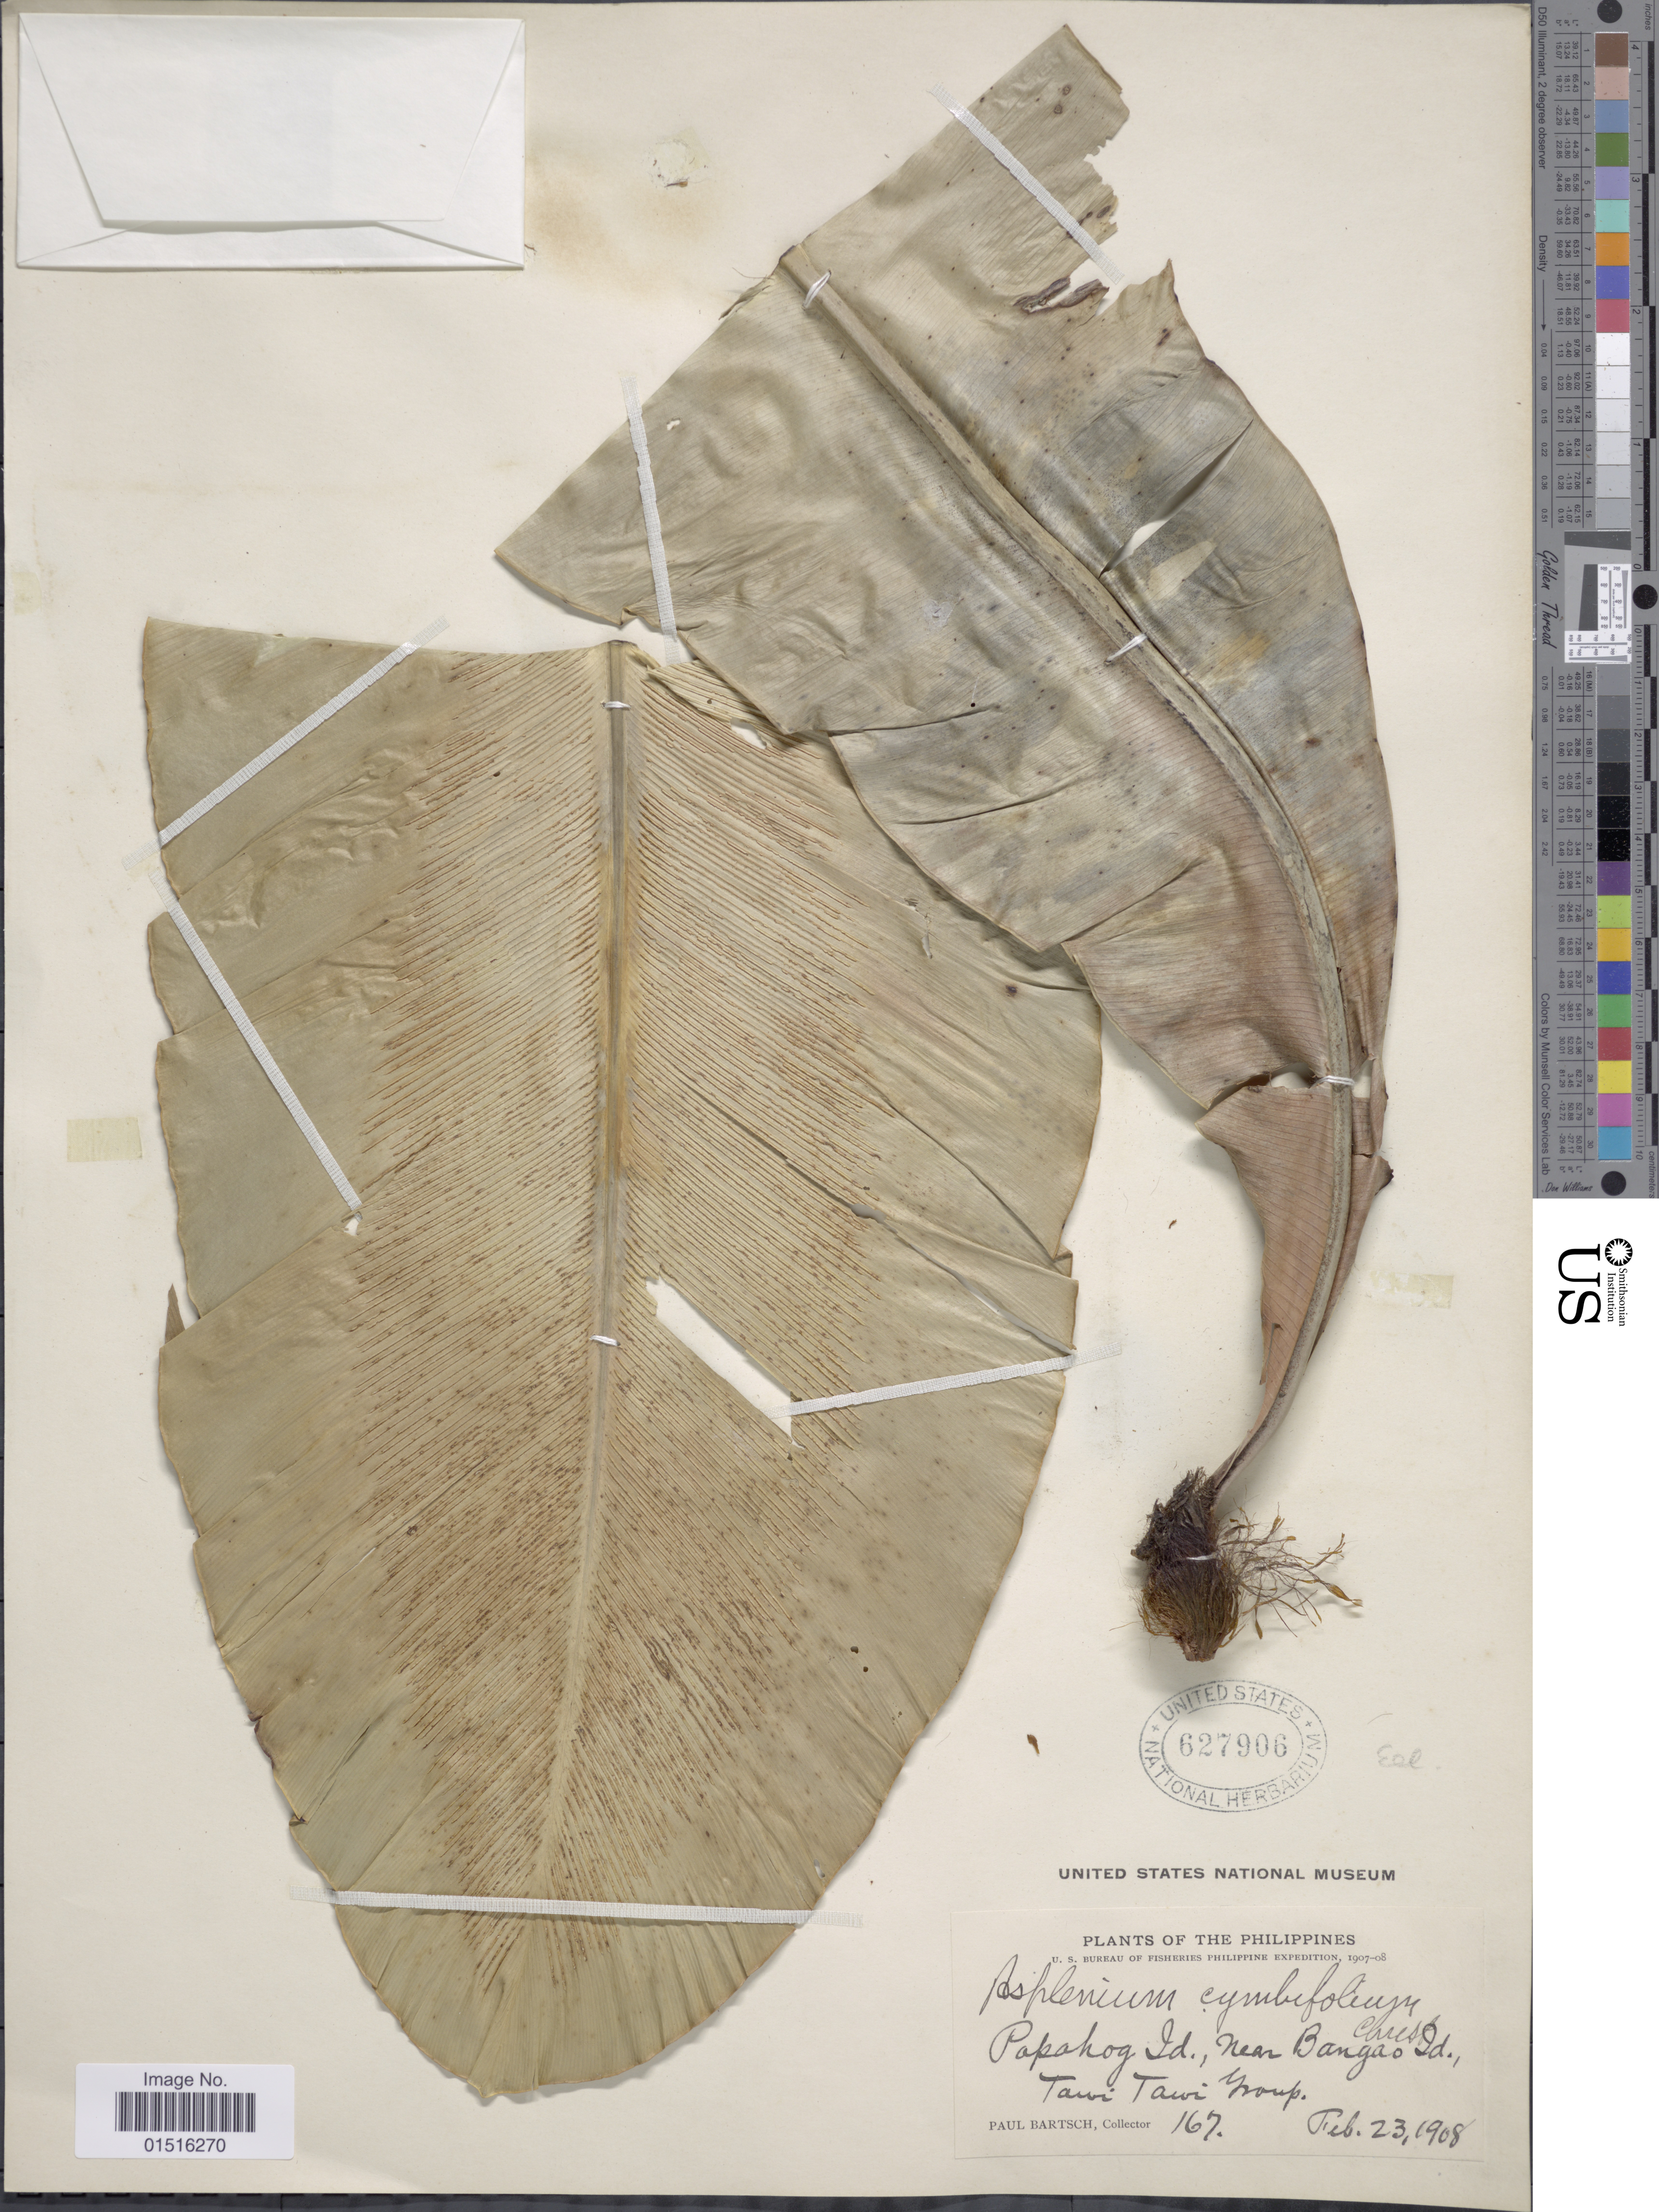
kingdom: Plantae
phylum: Tracheophyta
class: Polypodiopsida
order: Polypodiales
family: Aspleniaceae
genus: Asplenium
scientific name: Asplenium ellipticum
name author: (Fée) Copel.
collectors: P. Bartsch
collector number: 167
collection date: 1908-02-23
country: Philippines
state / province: Muslim Mindanao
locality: Papahog Id. Near Bangaro Id., Tawi Tawi Prov.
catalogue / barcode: US 627906